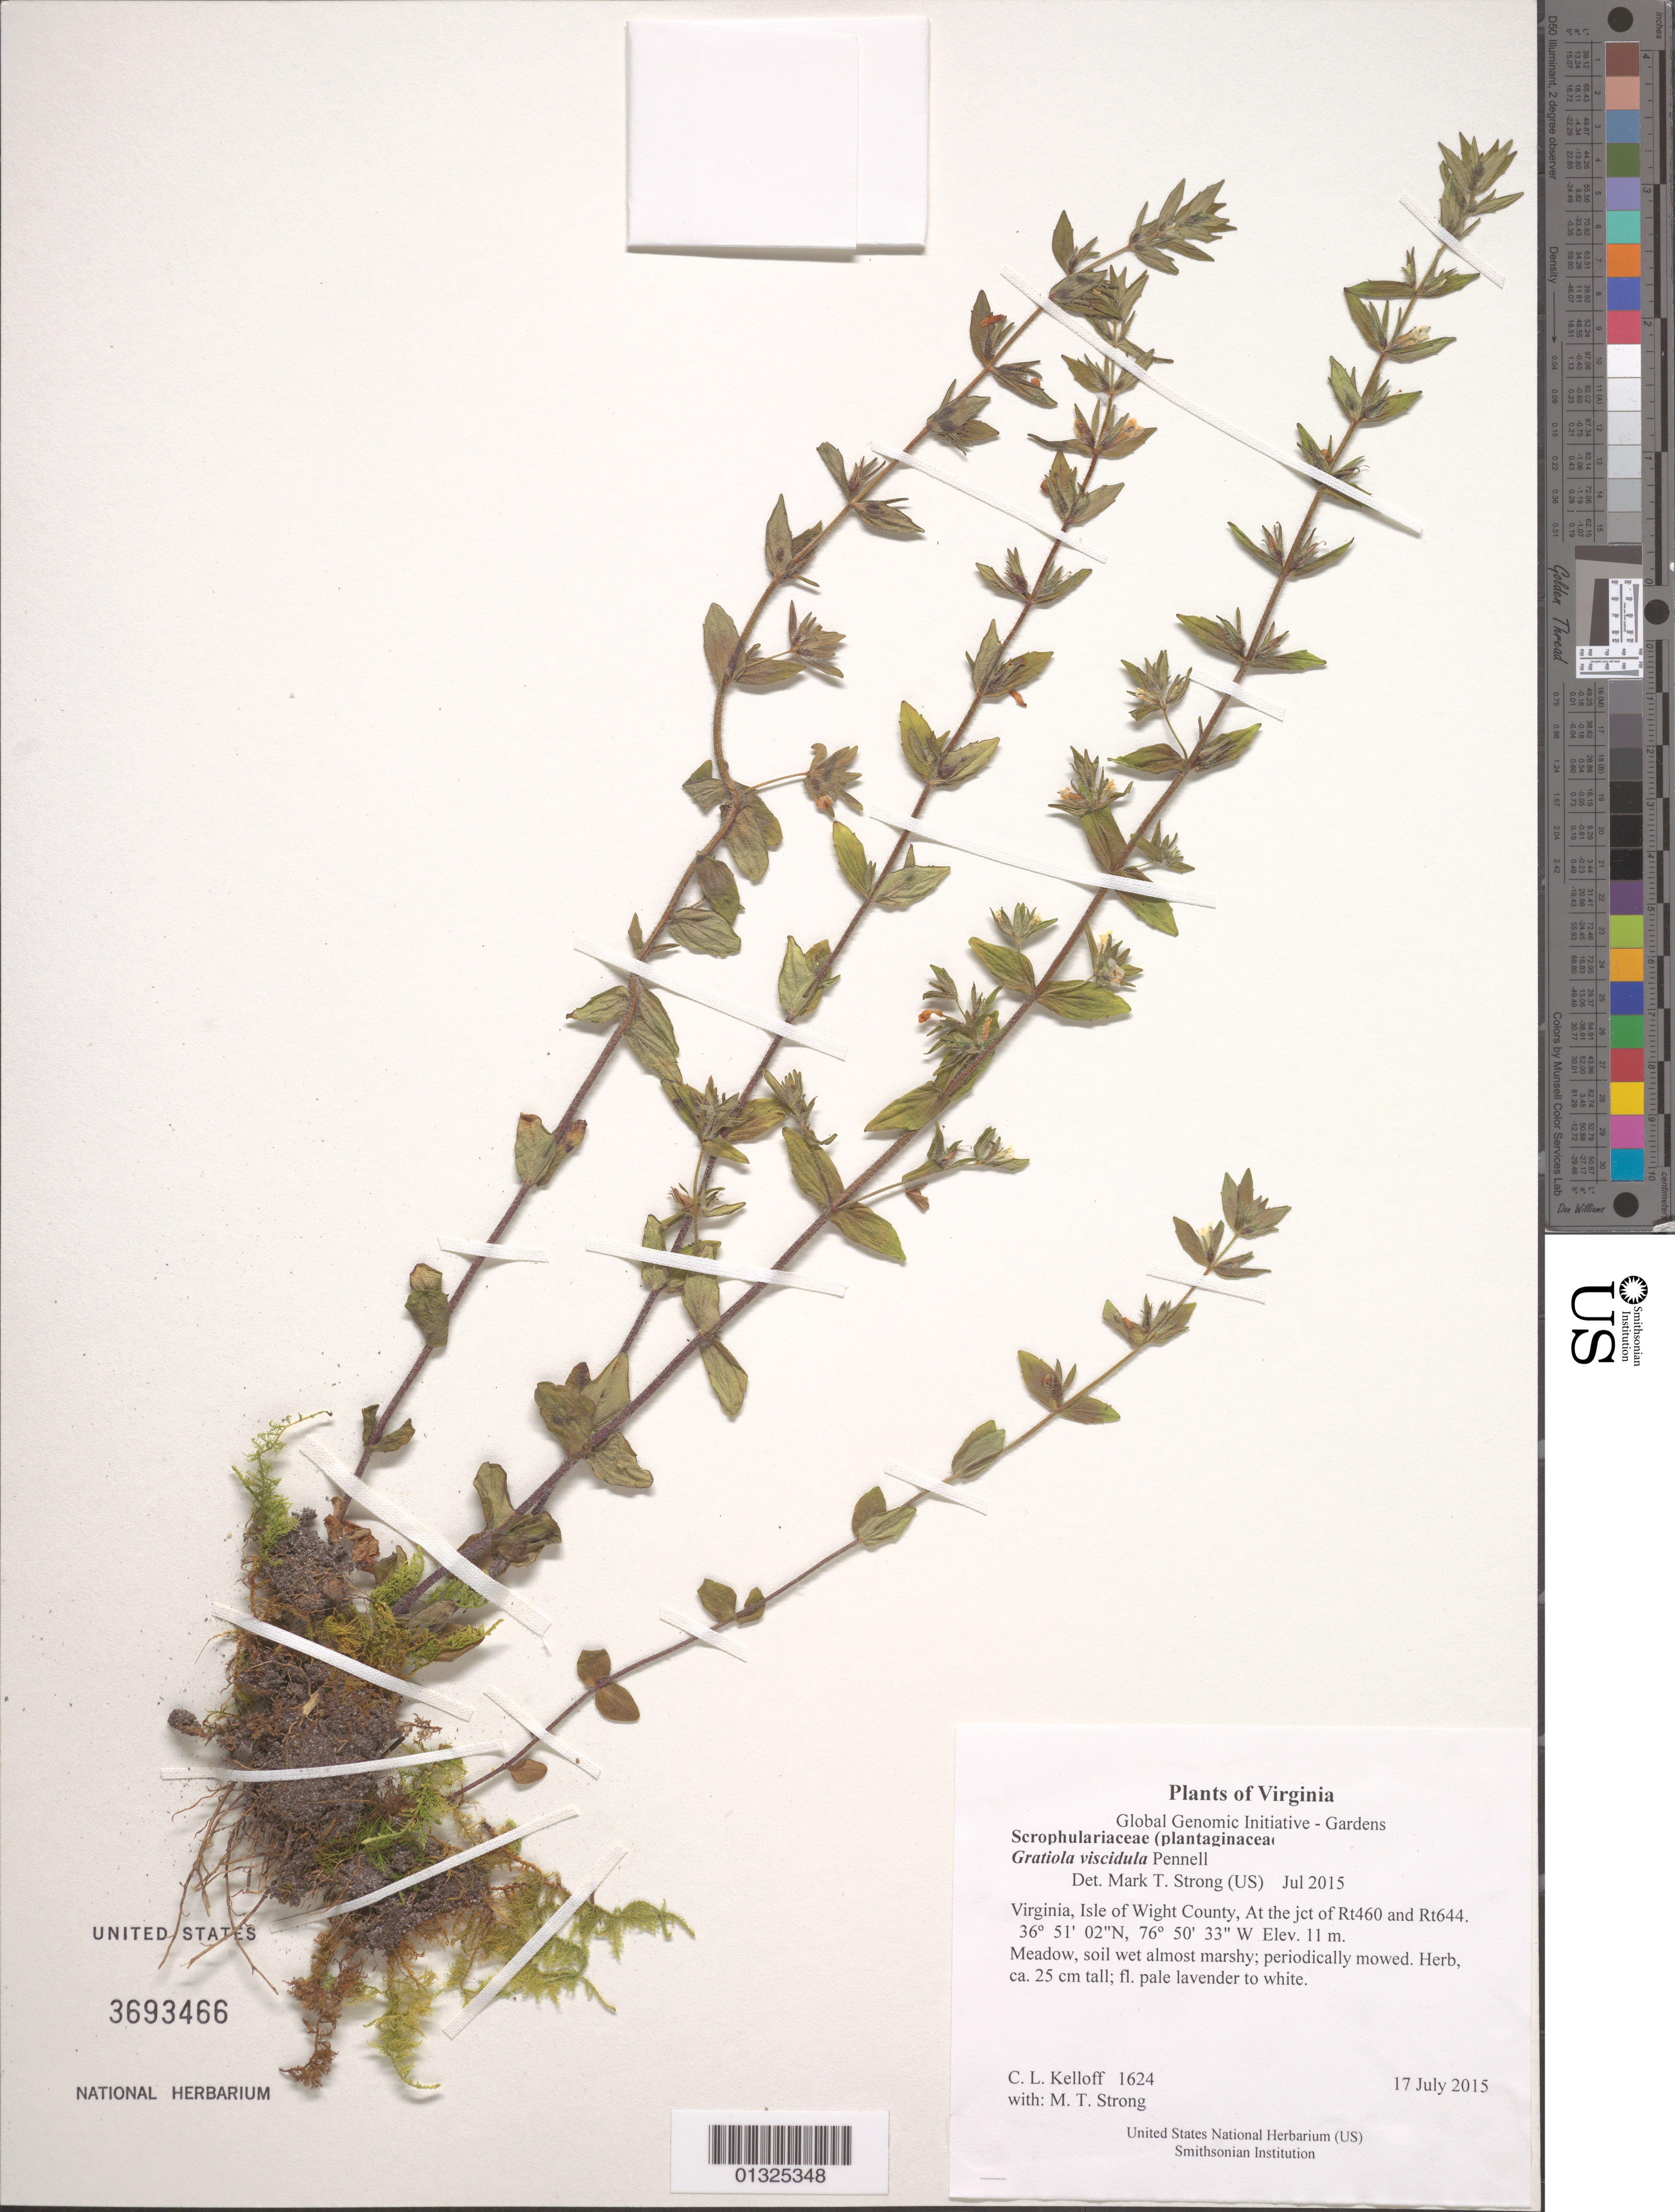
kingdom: Plantae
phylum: Tracheophyta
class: Magnoliopsida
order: Lamiales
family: Plantaginaceae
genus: Gratiola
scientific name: Gratiola viscidula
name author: Pennell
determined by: Strong, M. T., (US), Smithsonian Institution - National Museum of Natural History (UNITED STATES)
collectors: C. L. Kelloff & M. T. Strong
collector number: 1624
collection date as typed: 17 July 2015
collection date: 2015-07-17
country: United States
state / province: Virginia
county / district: Isle of Wight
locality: At the jct of Rt460 and Rt644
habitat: Meadow, soil wet almost marshy; periodically mowed.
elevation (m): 11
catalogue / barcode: US 3693466